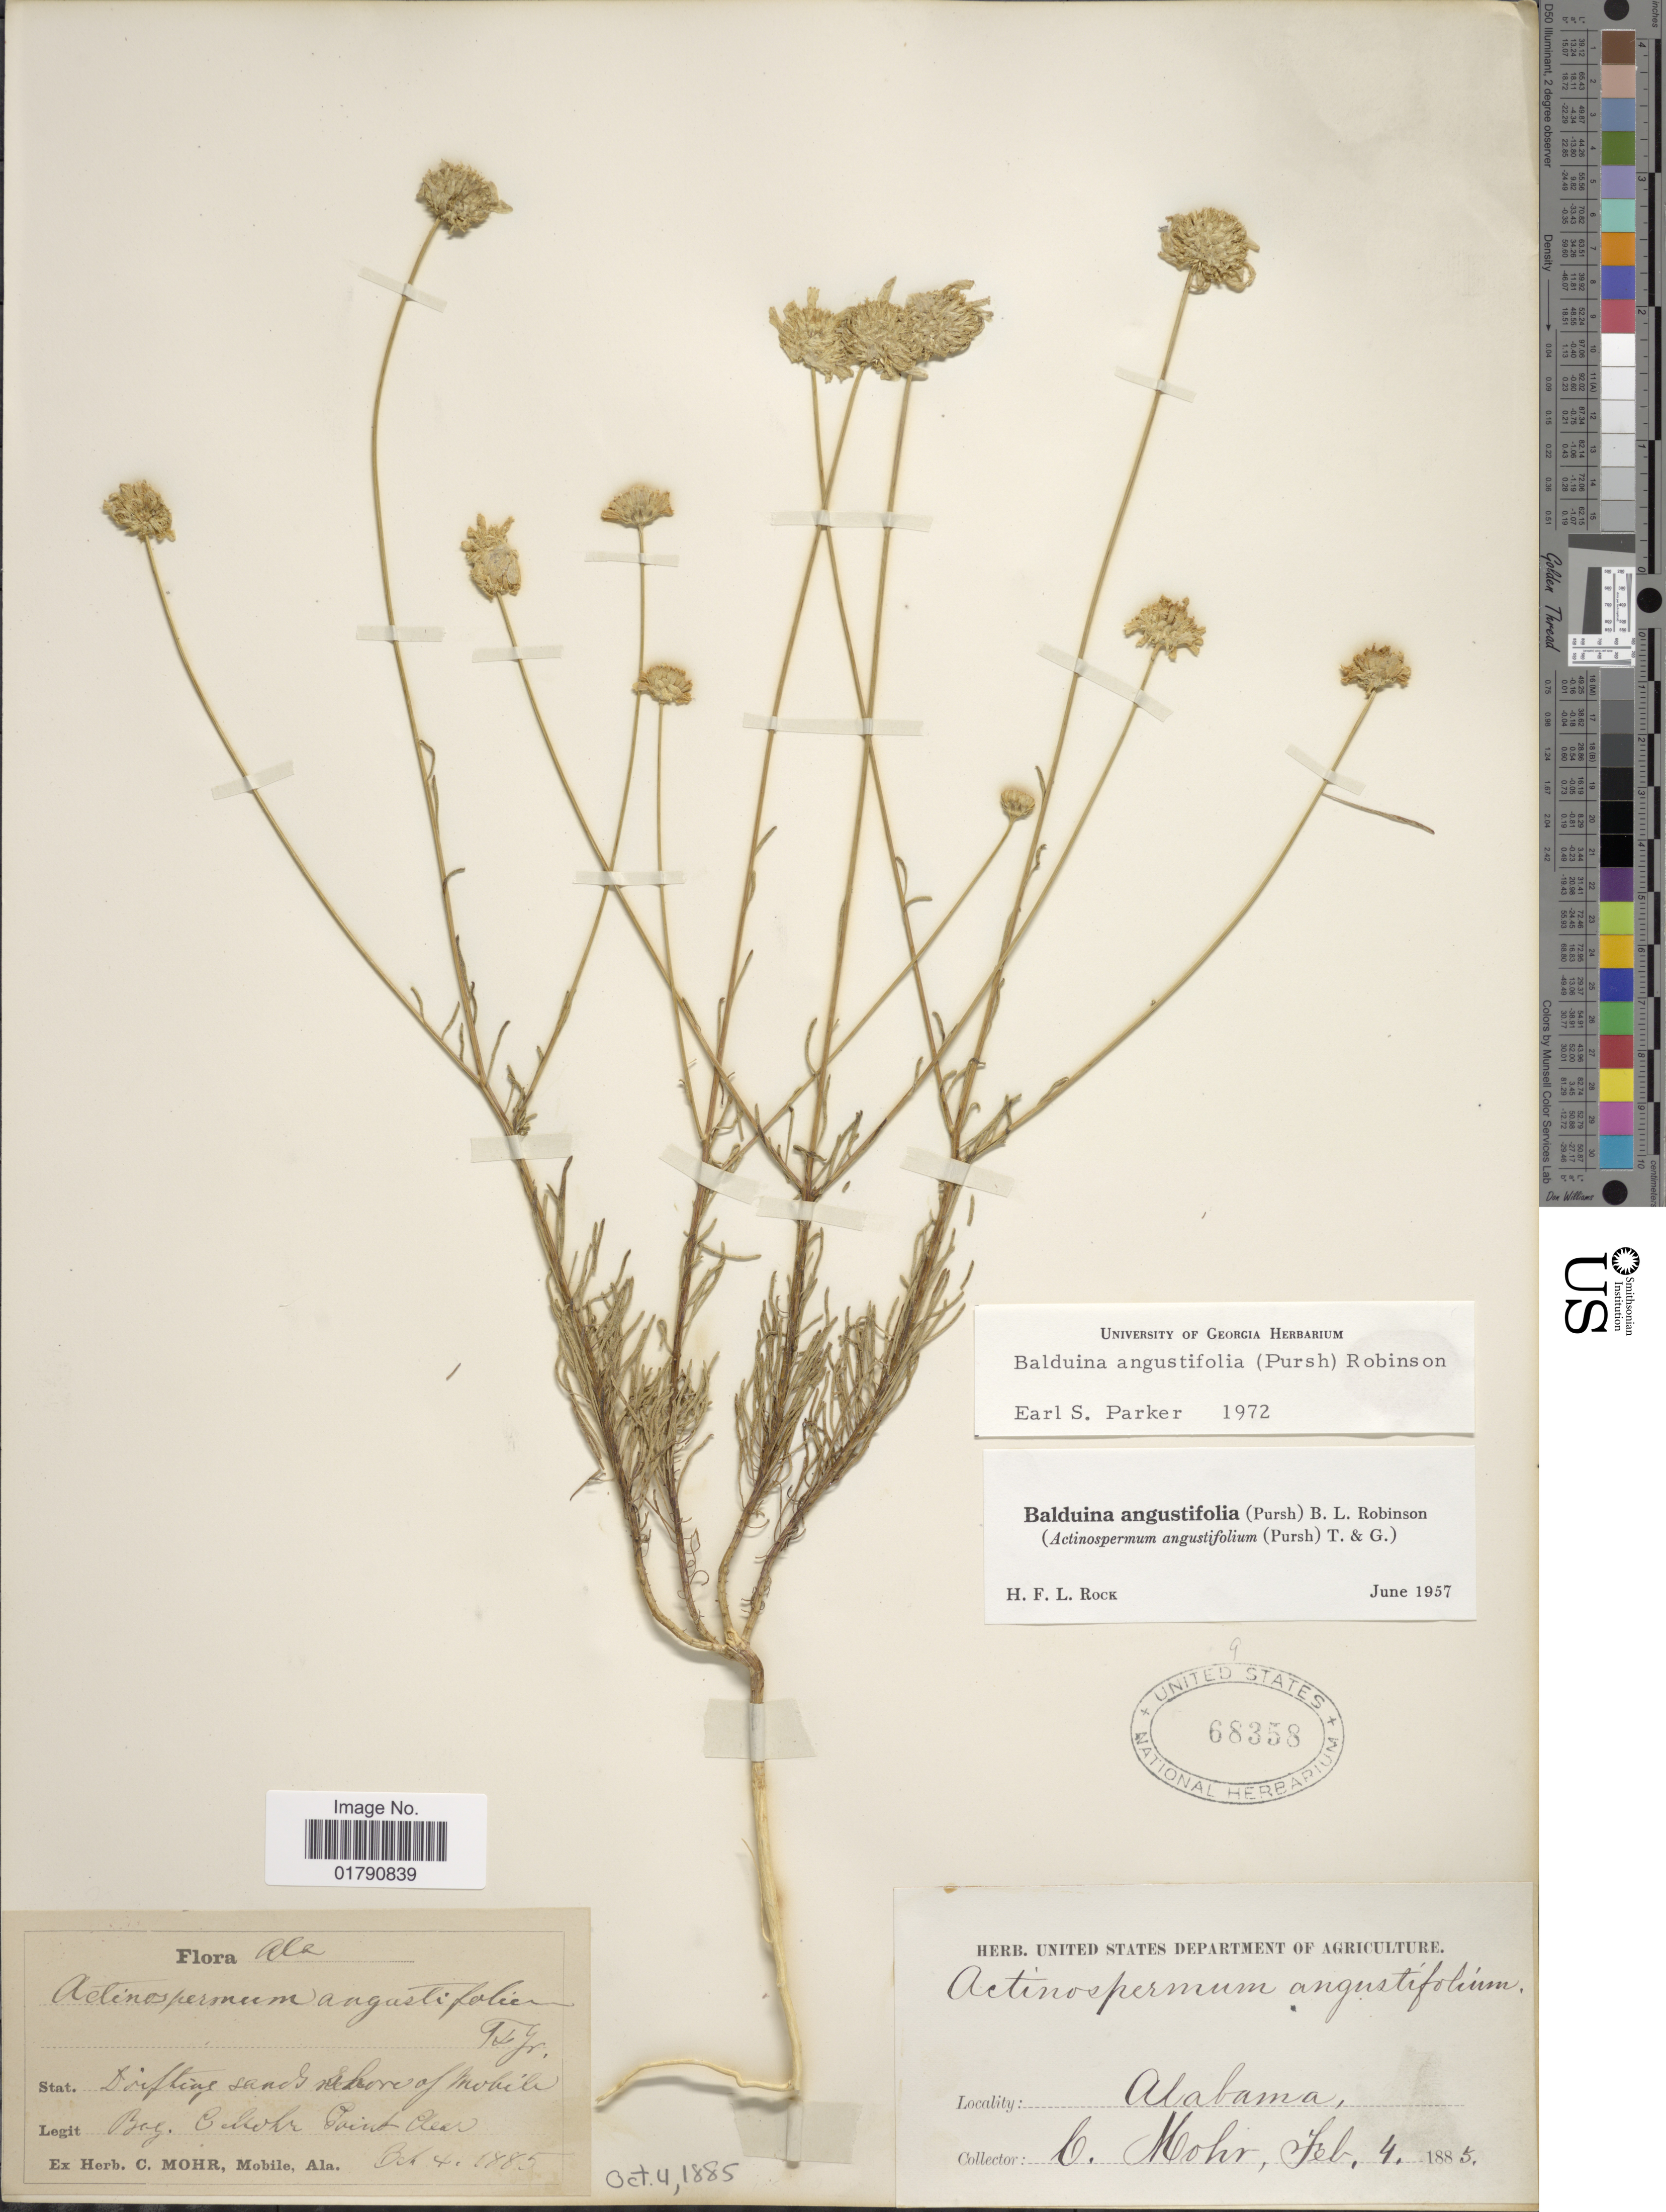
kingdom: Plantae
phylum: Tracheophyta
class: Magnoliopsida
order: Asterales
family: Asteraceae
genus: Balduina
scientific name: Balduina angustifolia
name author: (Pursh) B.L. Rob.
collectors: Mohr, C. T. (herbarium)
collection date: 1885-10-04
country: United States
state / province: Alabama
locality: Ala, seashore of Mobile Bay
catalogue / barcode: US 68358